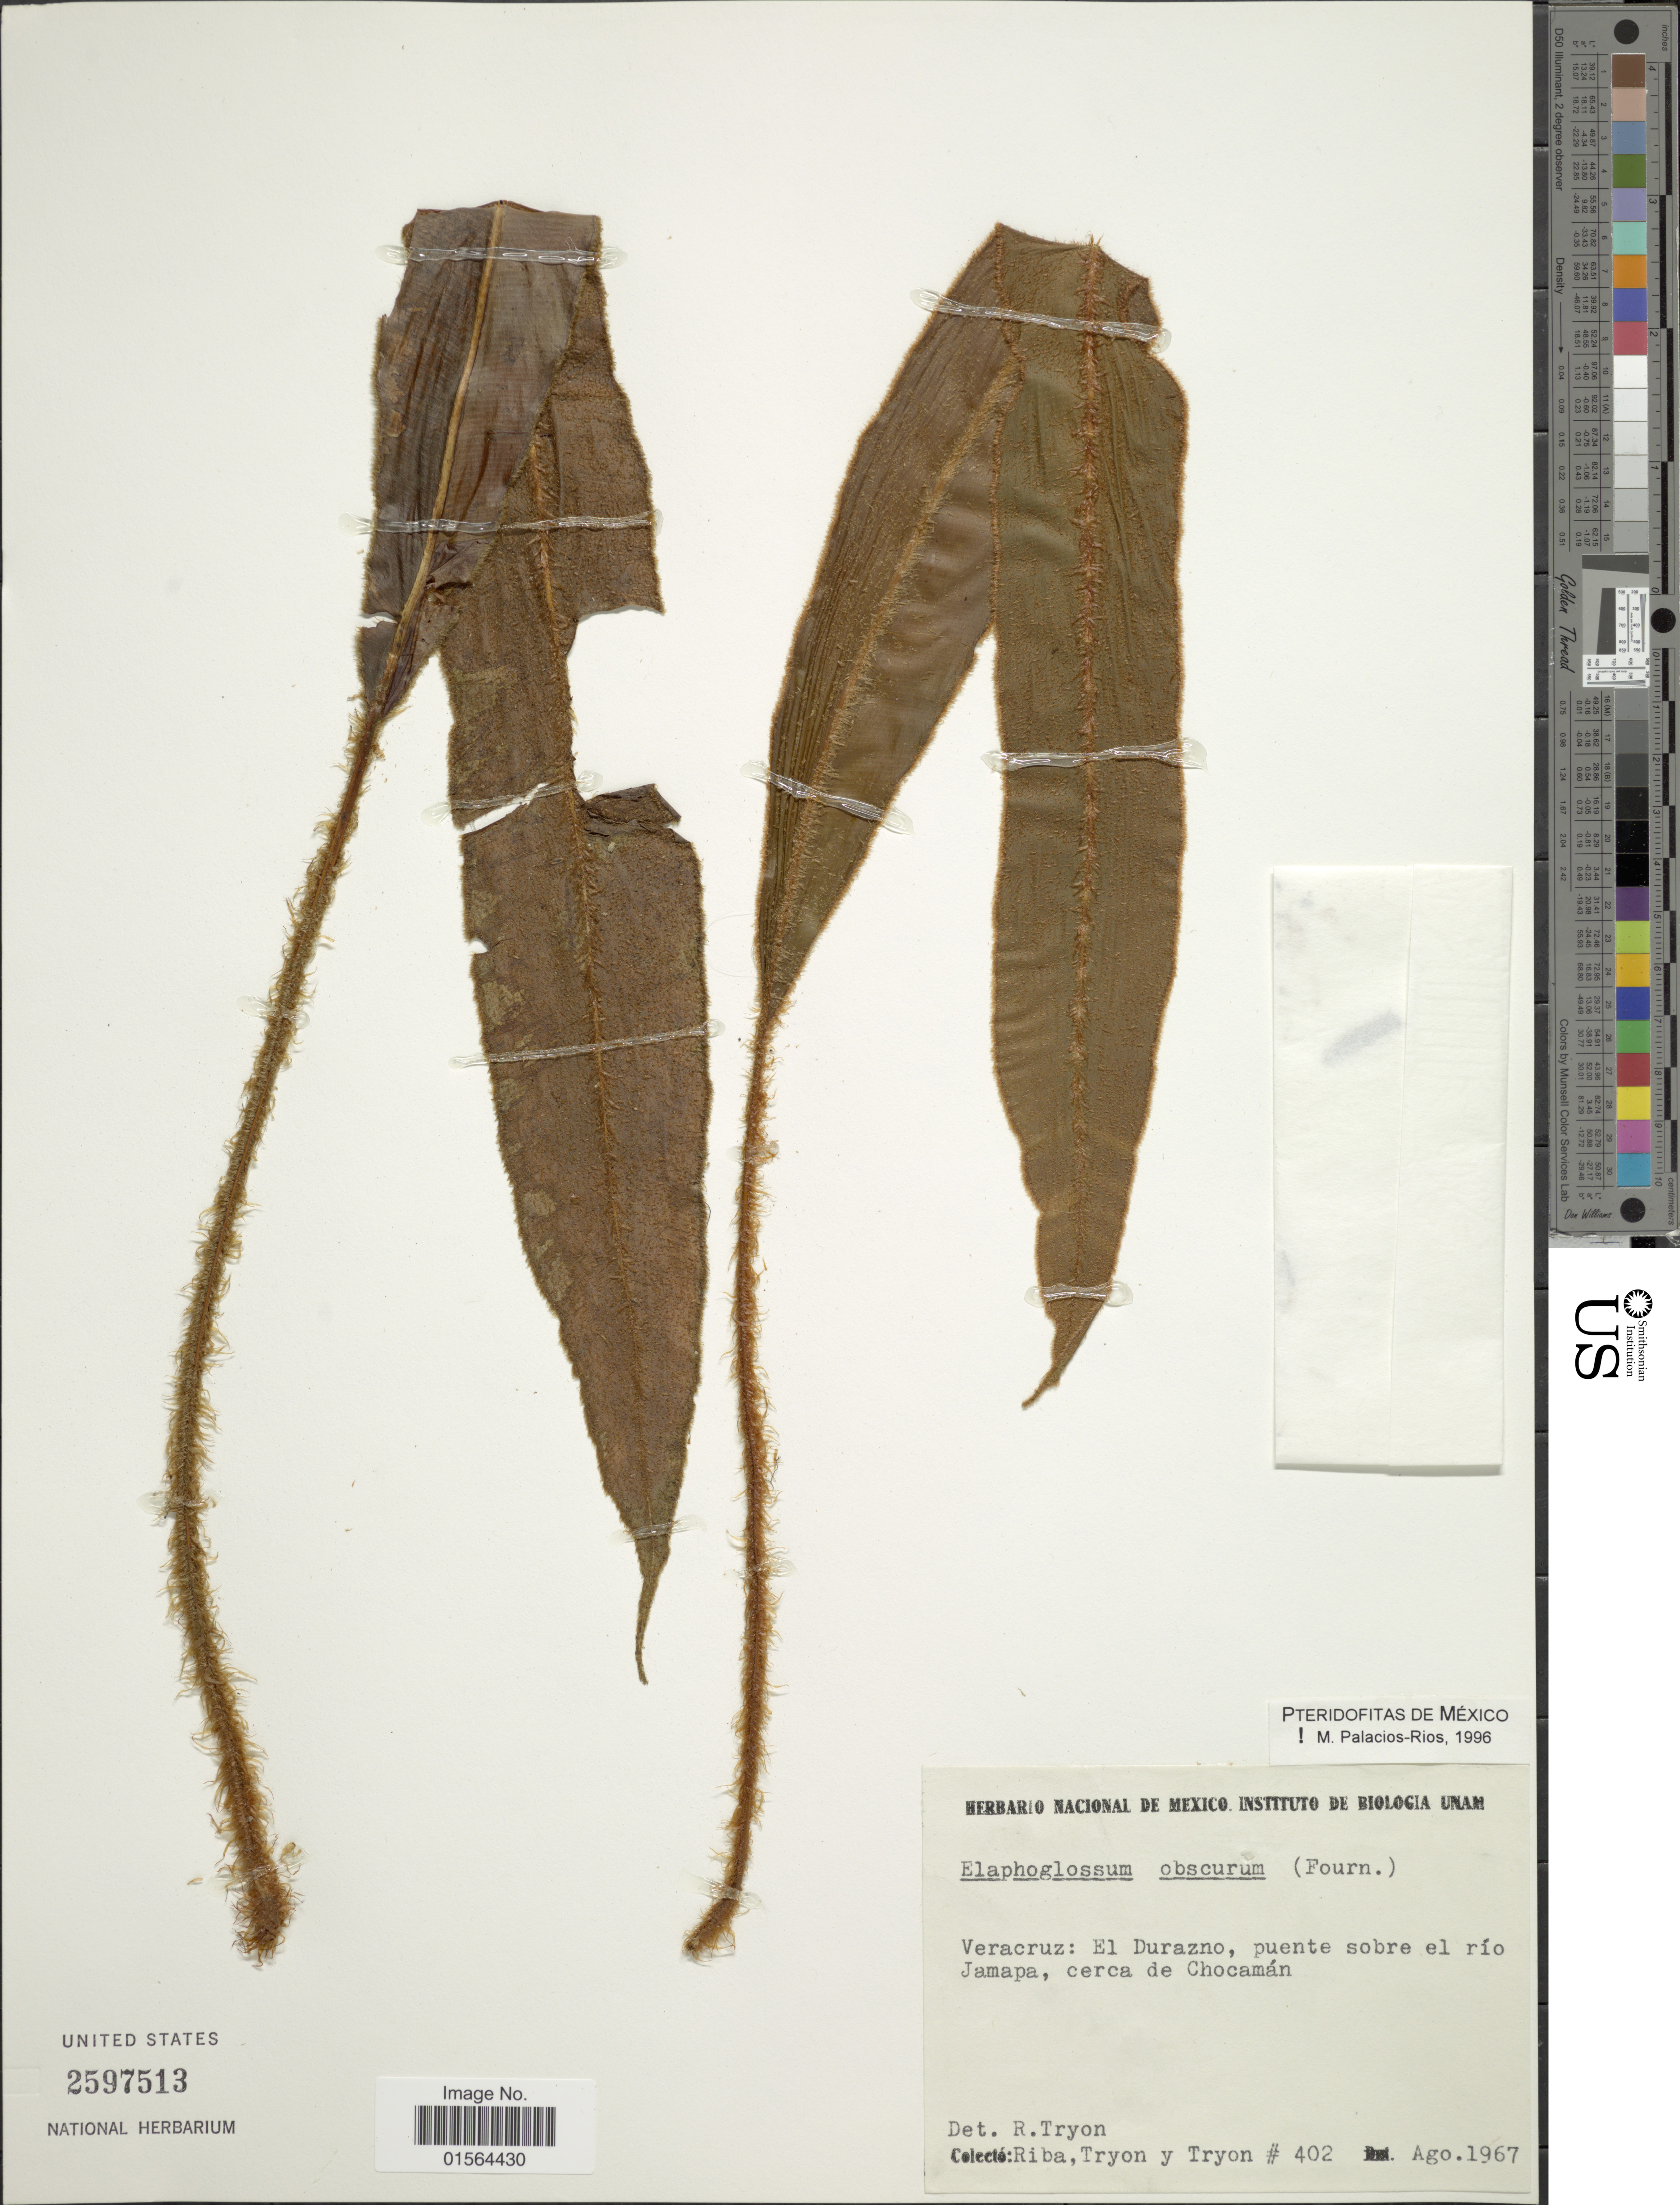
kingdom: Plantae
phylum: Tracheophyta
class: Polypodiopsida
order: Polypodiales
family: Dryopteridaceae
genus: Elaphoglossum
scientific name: Elaphoglossum obscurum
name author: (E. Fourn.) C. Chr.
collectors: Riba, -. Tryon & -. Tryon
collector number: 402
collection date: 1967-08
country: Mexico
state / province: Veracruz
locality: Veracruz: El Durazno, puente sobre el rio Jamapa, cerca de Chocaman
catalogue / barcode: US 2597513